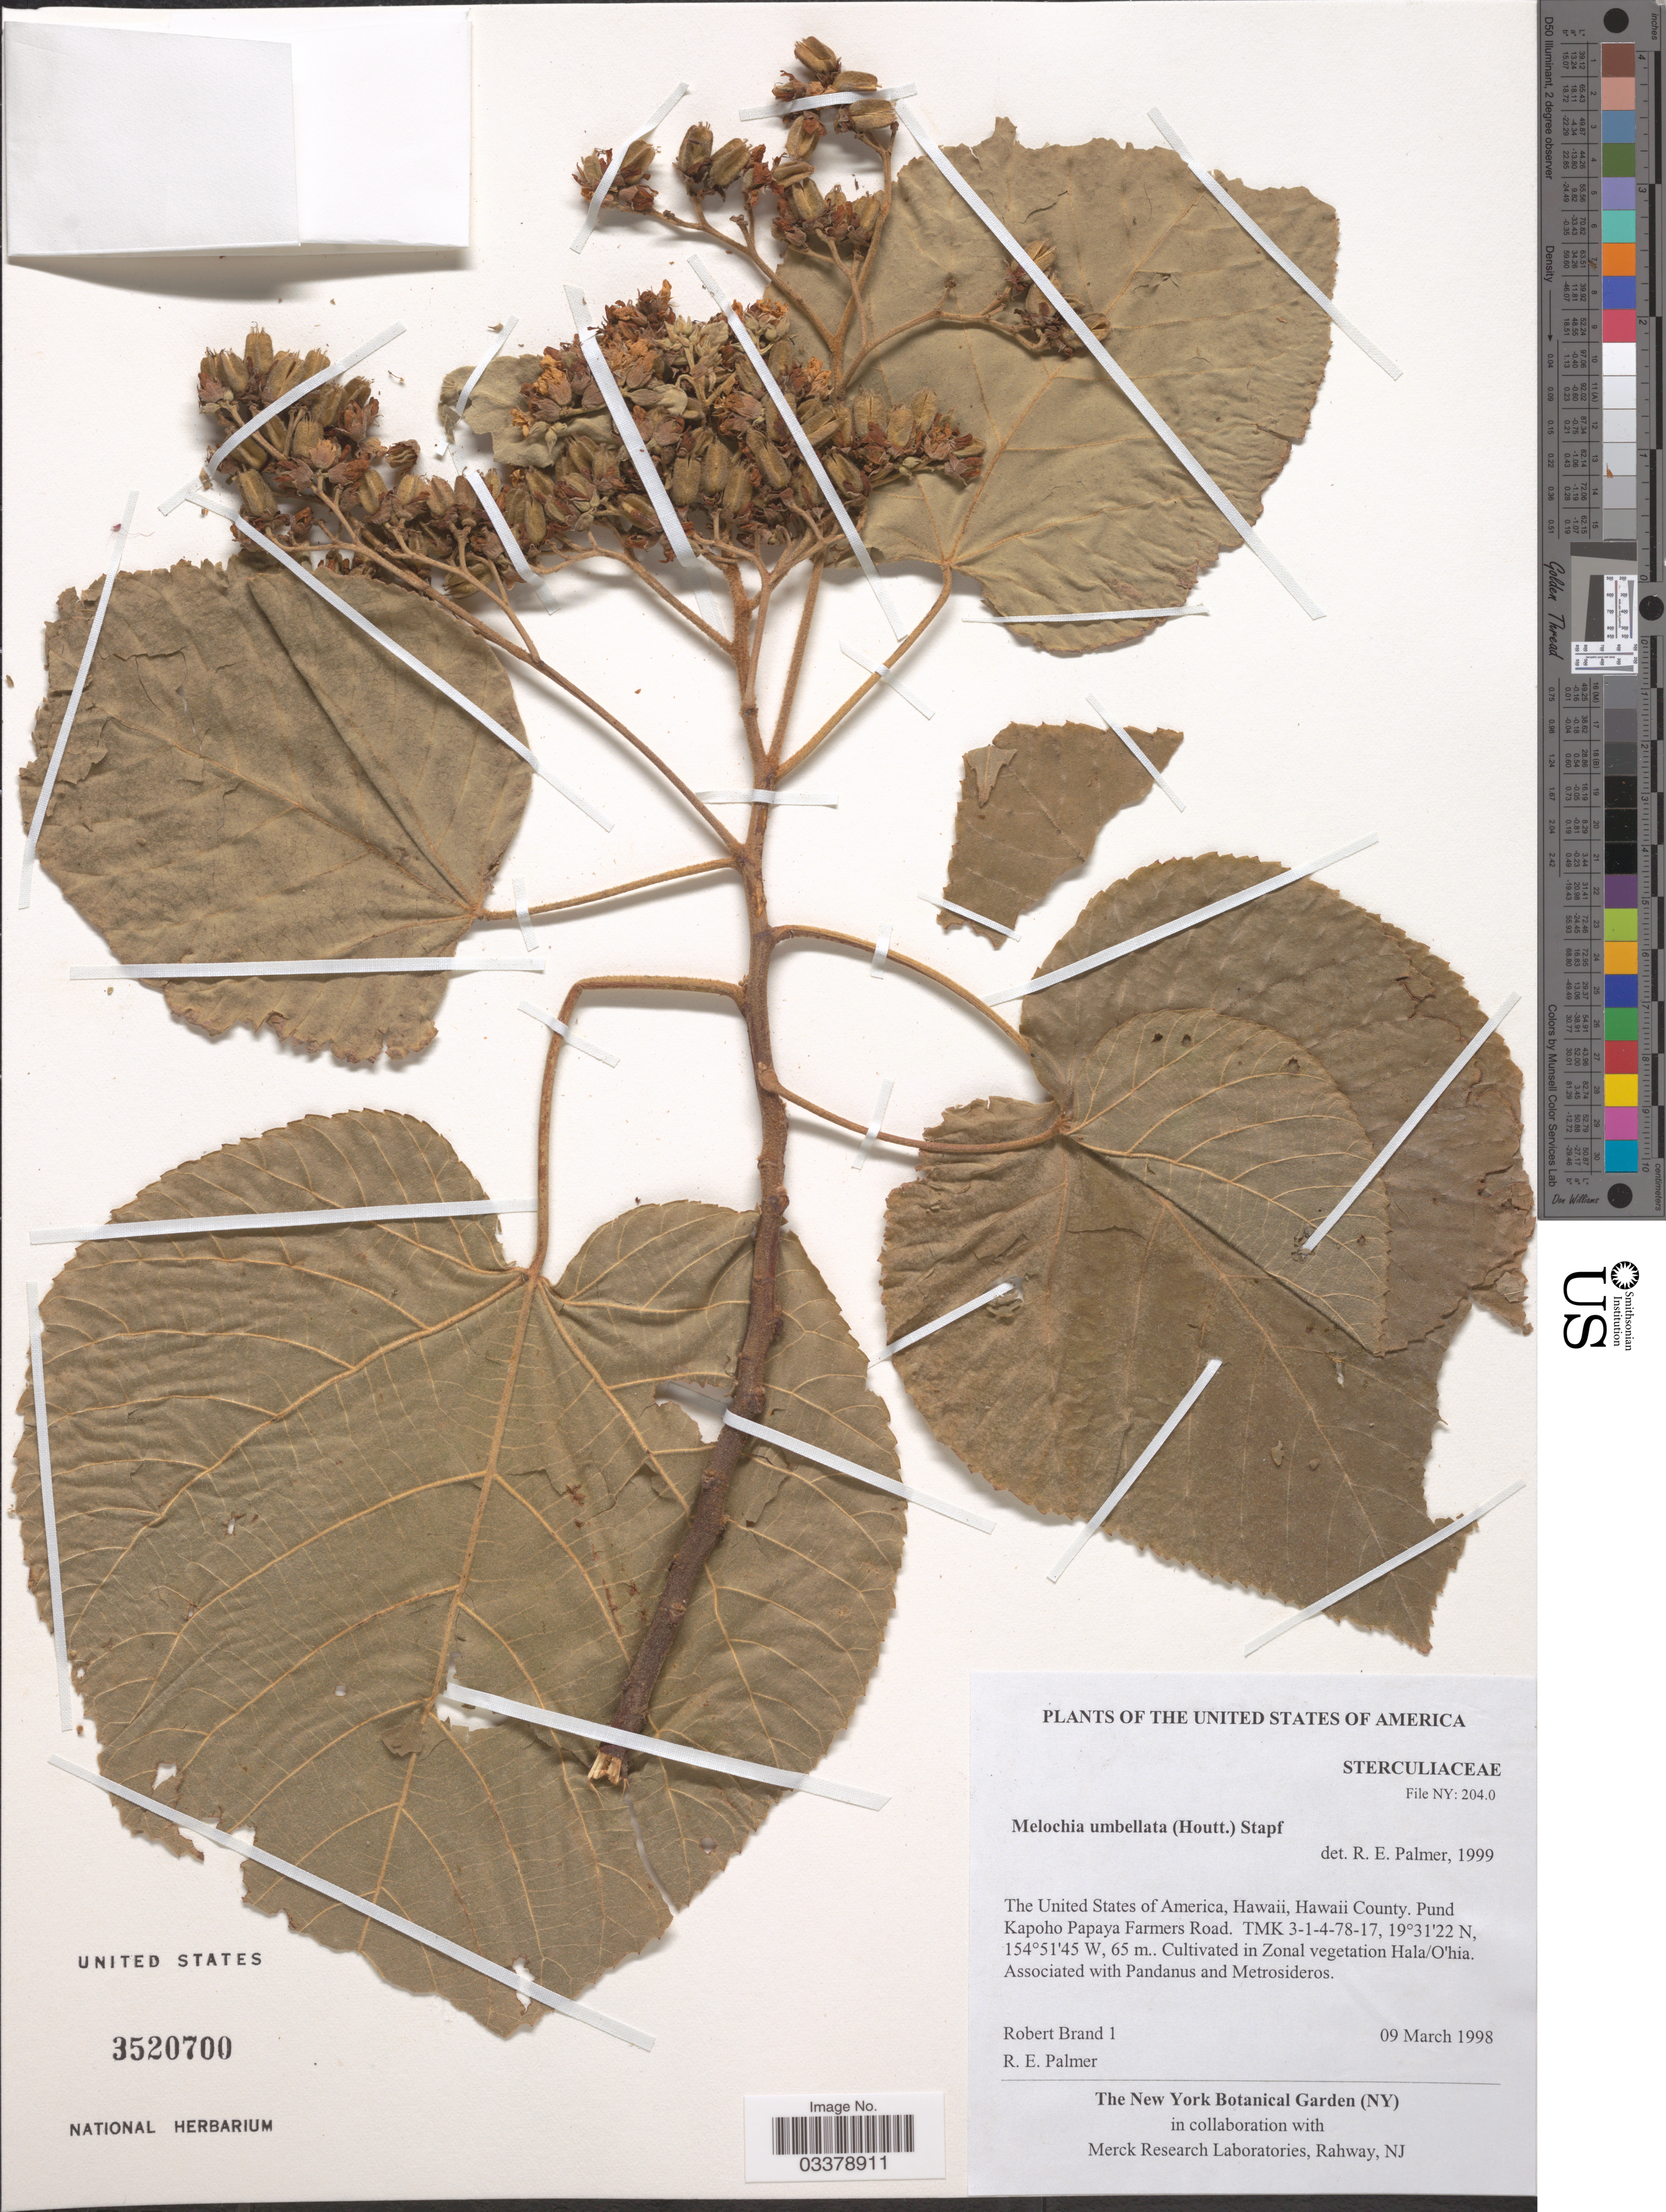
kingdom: Plantae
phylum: Tracheophyta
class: Magnoliopsida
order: Malvales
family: Malvaceae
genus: Melochia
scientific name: Melochia umbellata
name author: Stapf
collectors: R. Brand & R. Palmer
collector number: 1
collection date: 1998-03-09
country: United States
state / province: Hawaii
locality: Hawaii County. Pund Kapoho Papaya Farmers Road. TMK 3-1-4-78-17. Cultivated in Zonal vegetation Hala/O'hia.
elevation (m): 65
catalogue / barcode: US 3520700